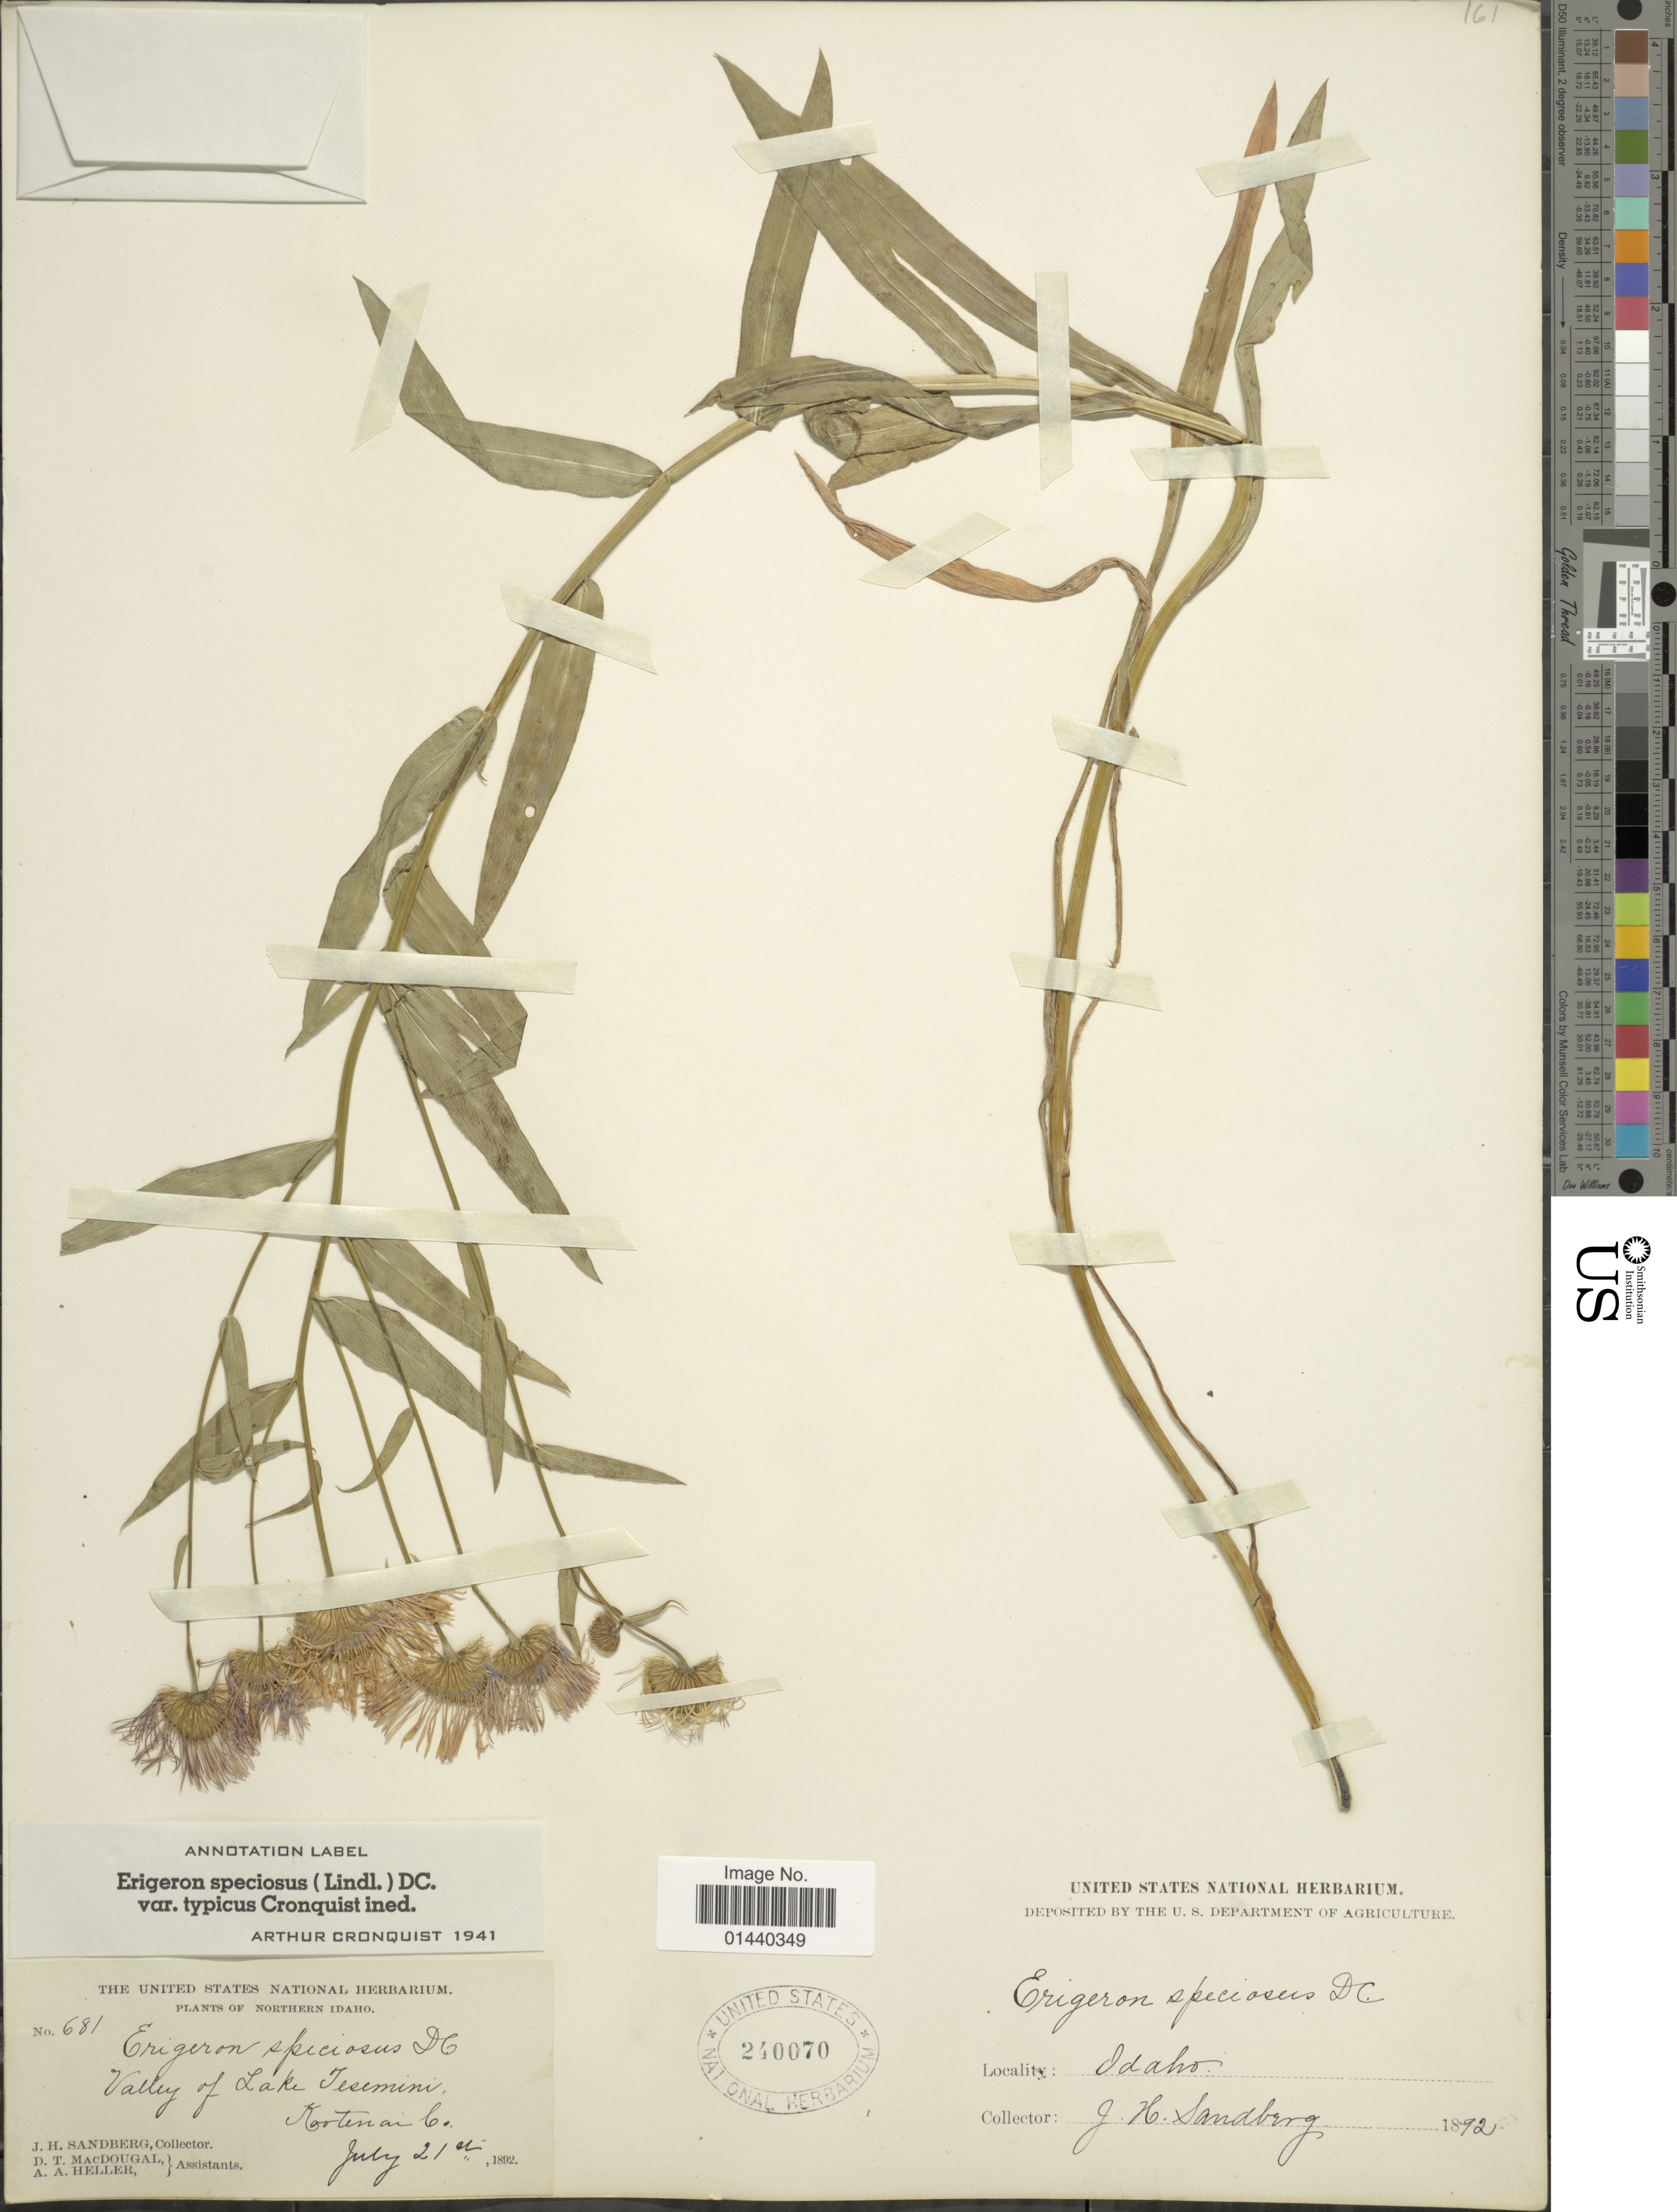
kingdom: Plantae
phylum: Tracheophyta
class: Magnoliopsida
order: Asterales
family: Asteraceae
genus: Erigeron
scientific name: Erigeron speciosus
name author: (Lindl.) DC.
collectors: J. H. Sandberg, D. T. MacDougal & A. A. Heller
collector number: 681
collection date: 1892-07-21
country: United States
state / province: Idaho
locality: Northern Idaho. Valley of Lake Tesemini. Kortenai Co.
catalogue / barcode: US 240070